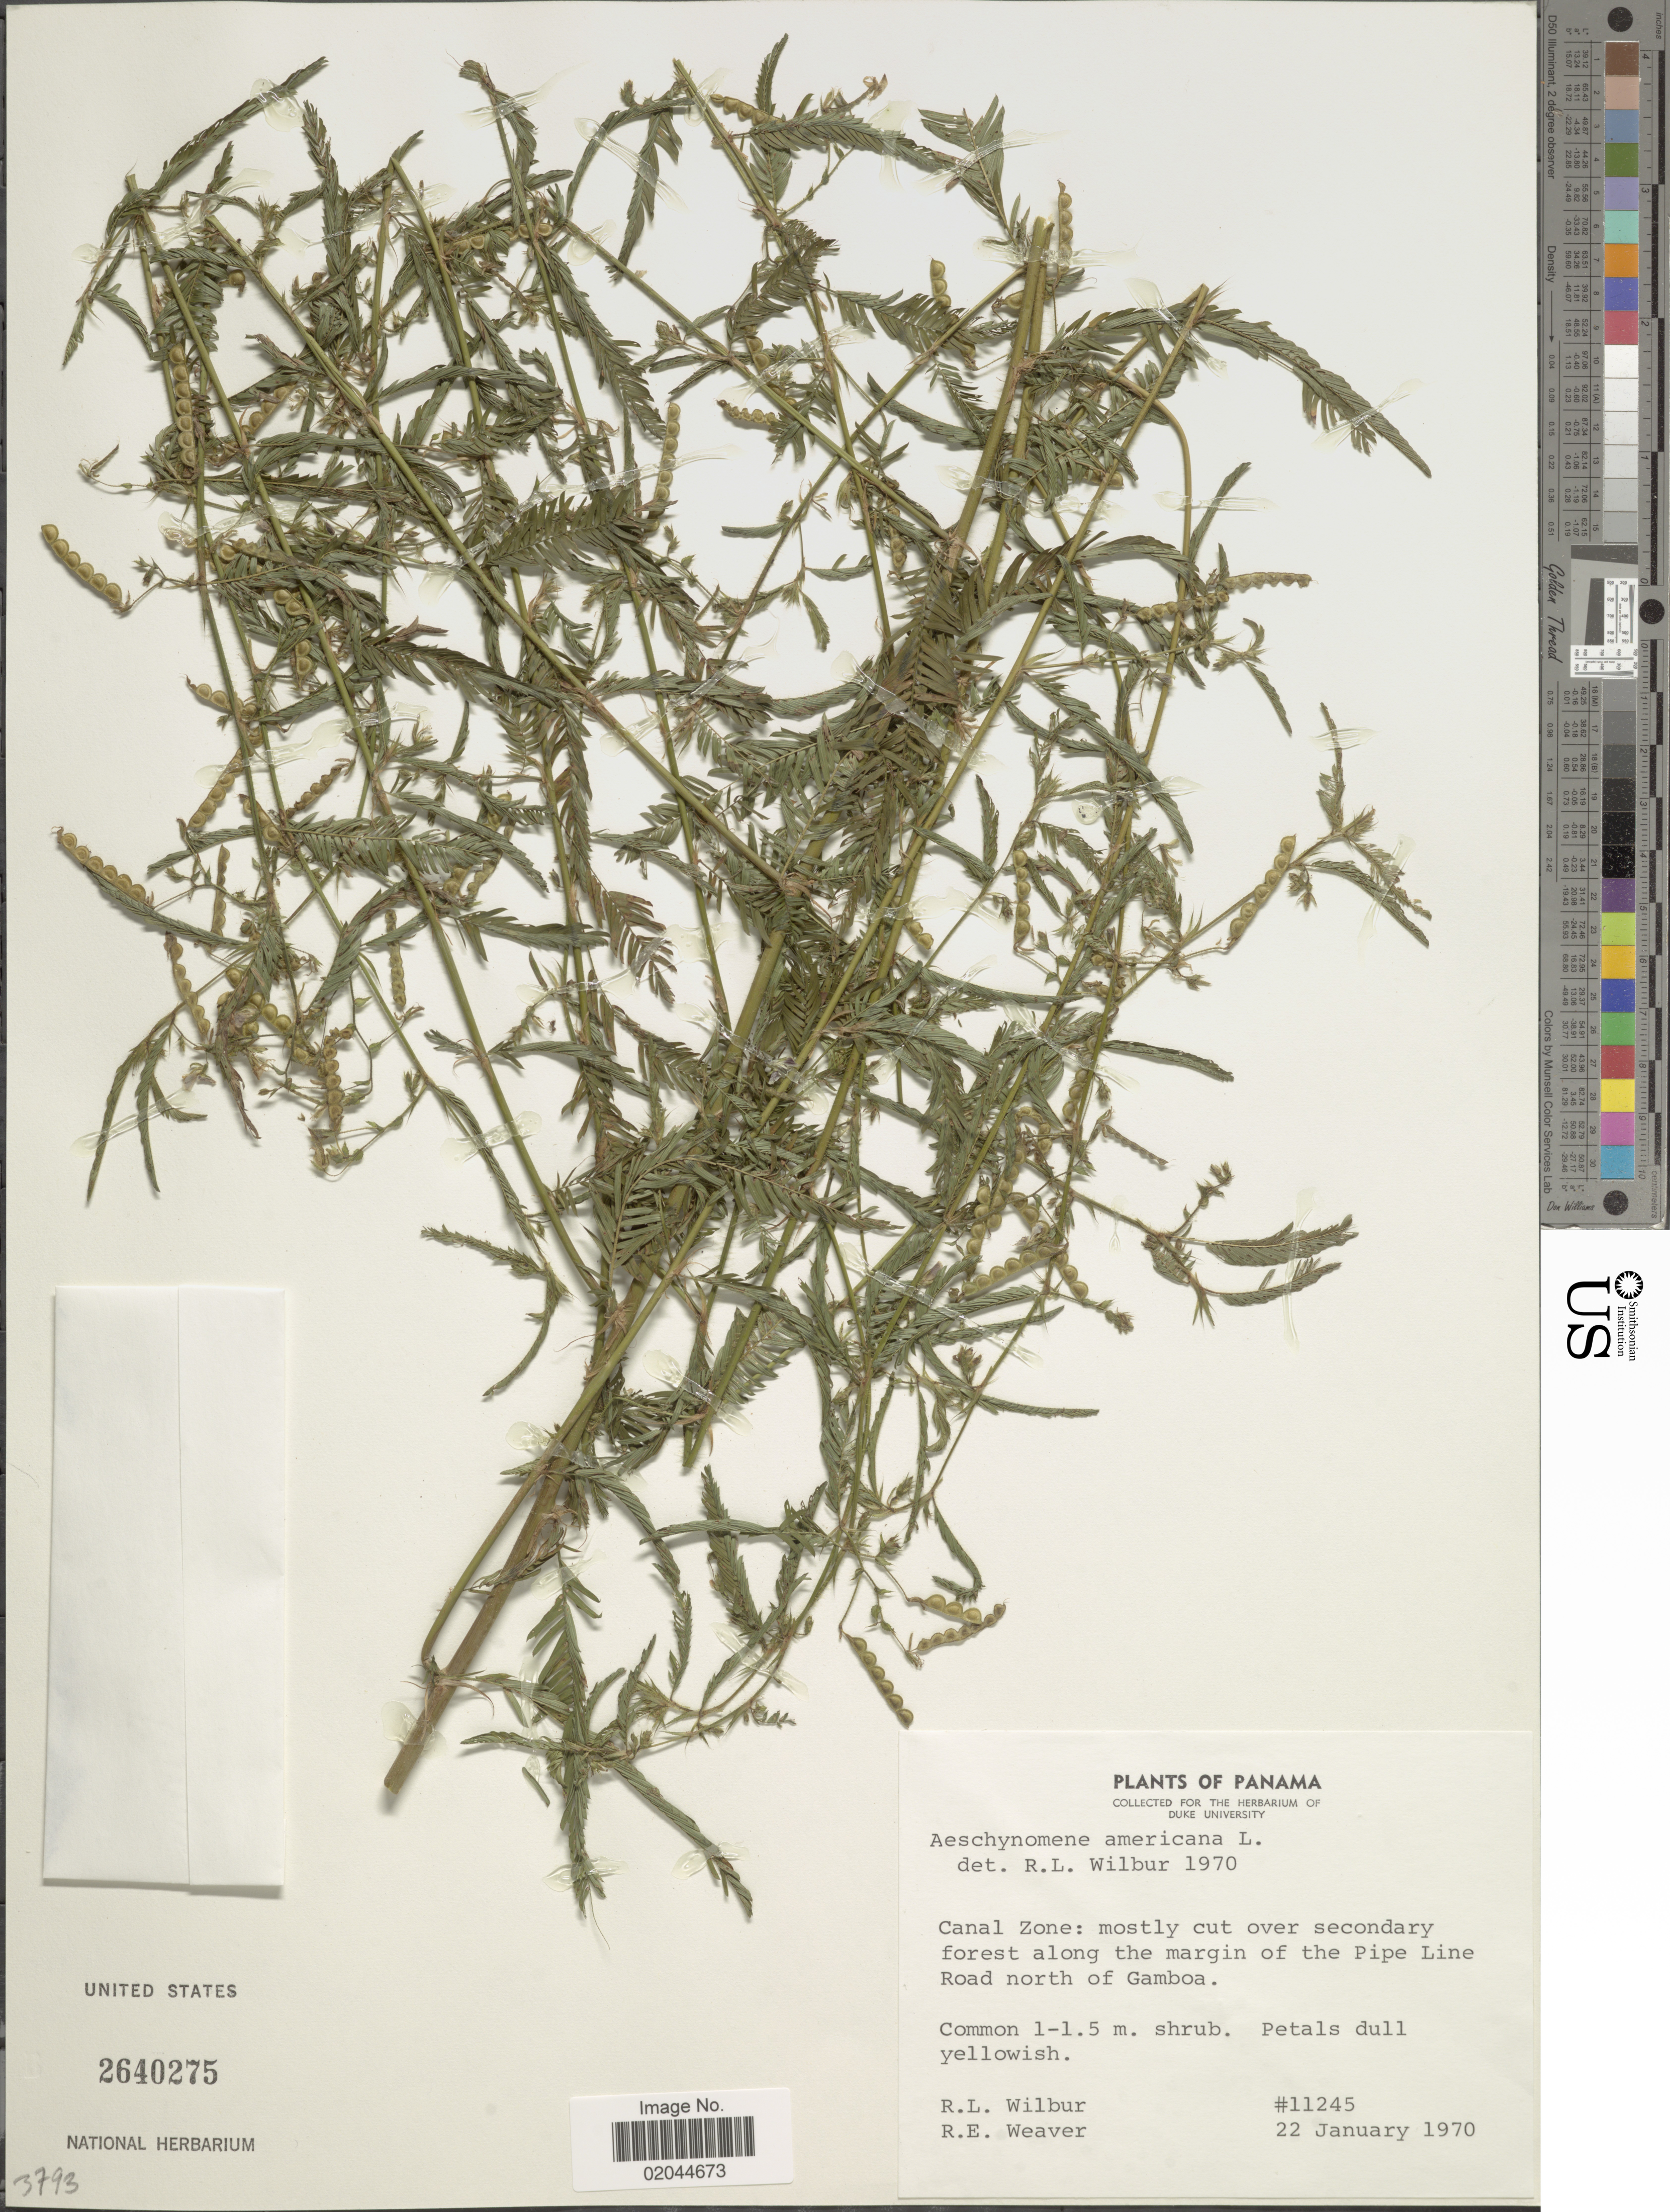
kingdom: Plantae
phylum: Tracheophyta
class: Magnoliopsida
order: Fabales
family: Fabaceae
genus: Aeschynomene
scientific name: Aeschynomene americana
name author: L.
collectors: R. L. Wilbur & R. E. Weaver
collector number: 11245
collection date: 1970-01-22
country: Panama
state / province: Colón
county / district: Canal Zone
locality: Canal Zone: mostly cut over secondary forest along the margin of the Pipe Line Road north of Gamboa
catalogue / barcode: US 2640275